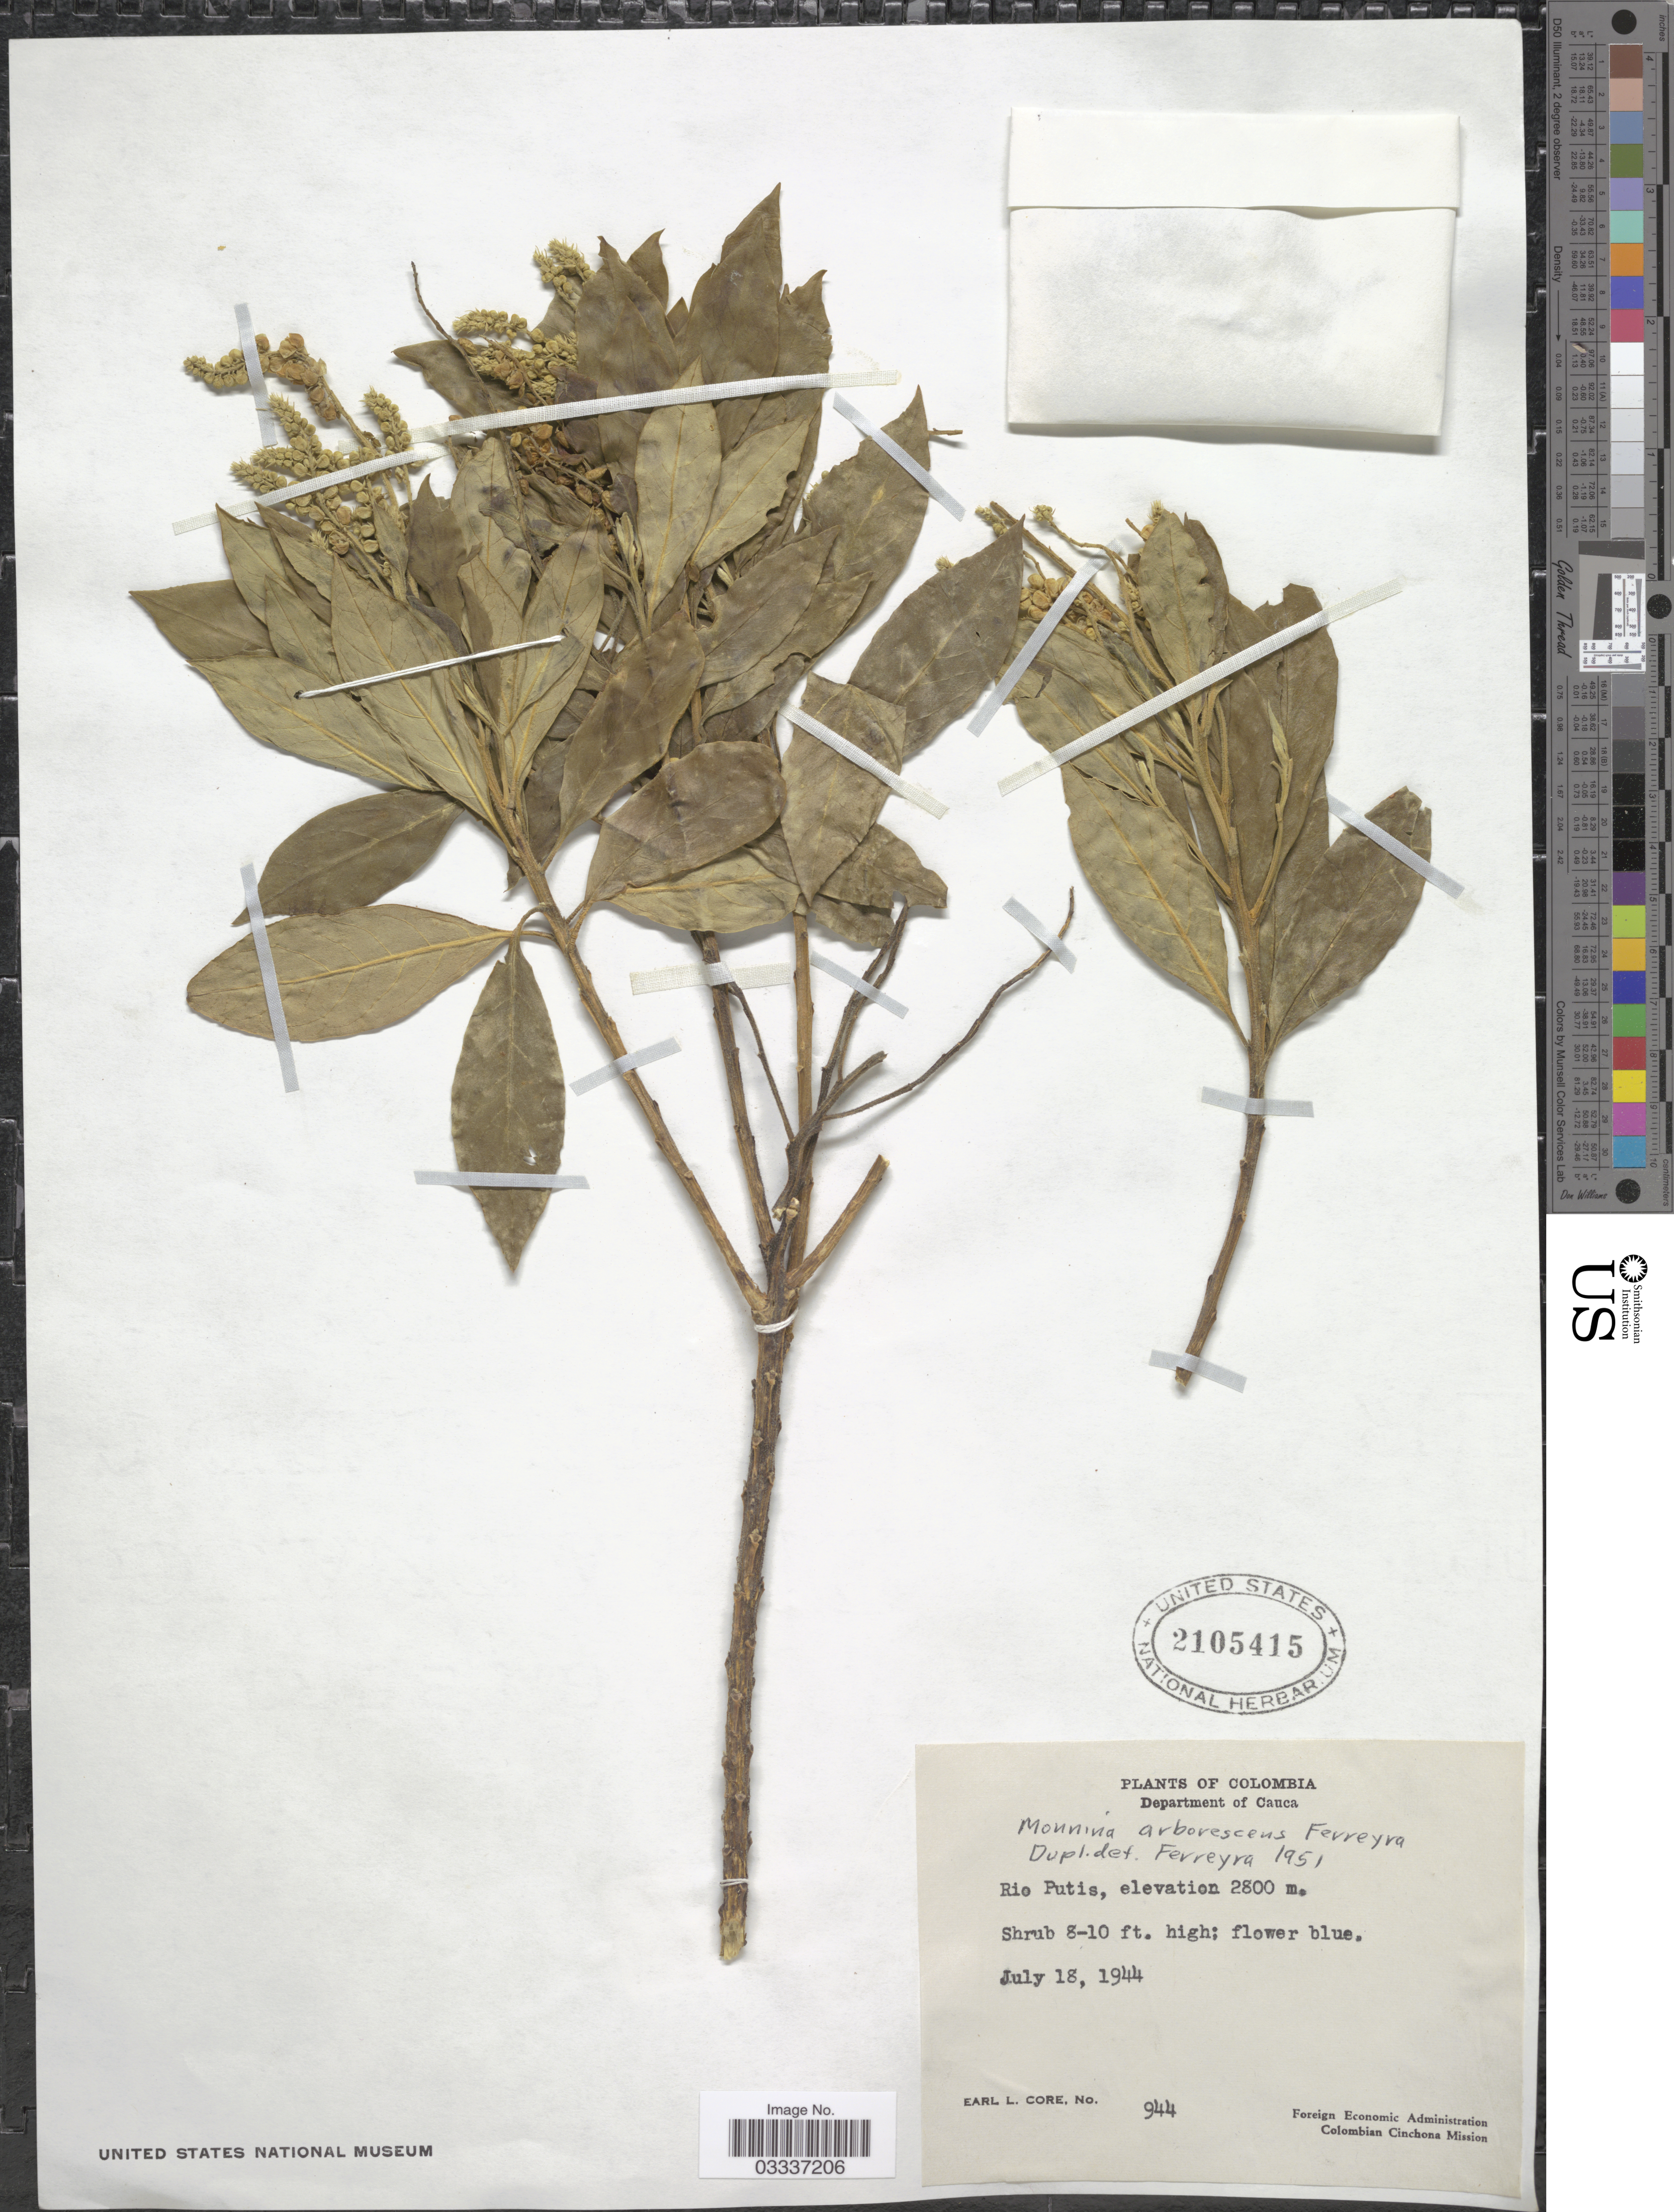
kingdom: Plantae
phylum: Tracheophyta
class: Magnoliopsida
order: Fabales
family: Polygalaceae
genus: Monnina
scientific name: Monnina arborescens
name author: Ferreyra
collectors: E. L. Core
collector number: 944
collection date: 1944-07-18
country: Colombia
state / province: Cauca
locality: Department of Cauca. Rio Putis.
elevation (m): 2800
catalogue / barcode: US 2105415